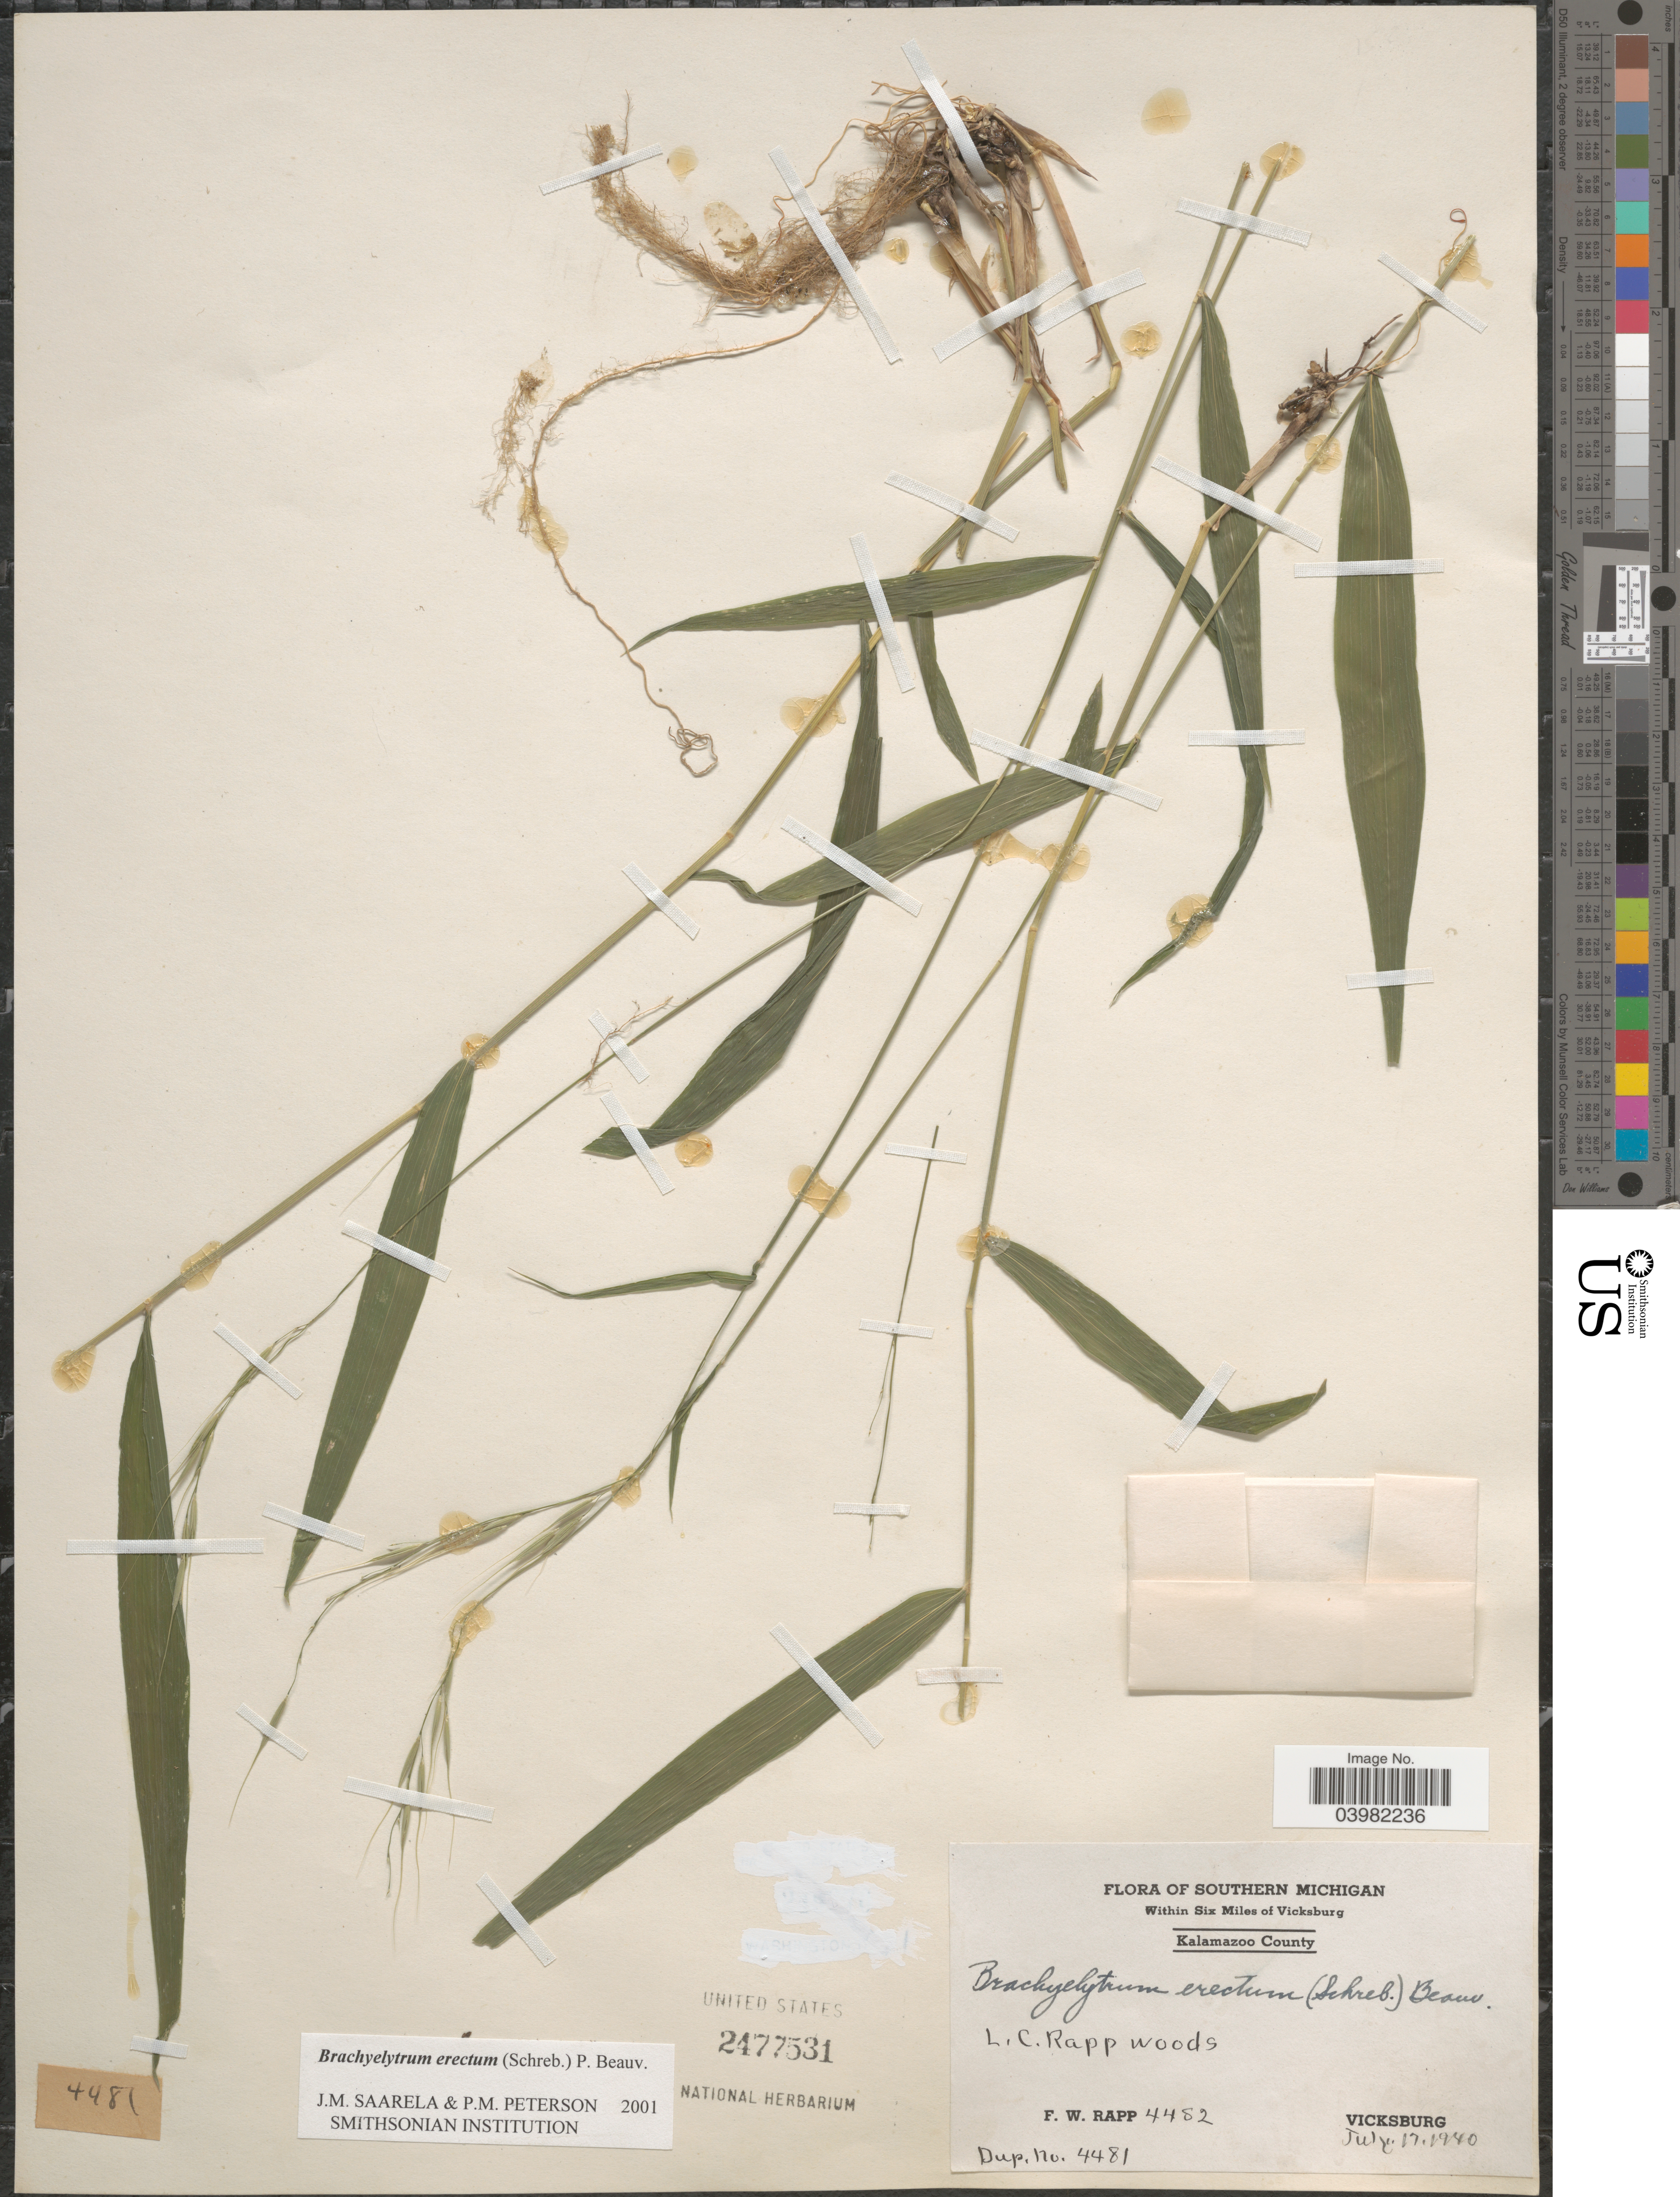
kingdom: Plantae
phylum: Tracheophyta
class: Liliopsida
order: Poales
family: Poaceae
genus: Brachyelytrum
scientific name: Brachyelytrum erectum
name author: (Schreb.) P. Beauv.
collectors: F. Rapp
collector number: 4482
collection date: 1940-07-17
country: United States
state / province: Michigan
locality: Southern Michigan. Within Six Miles of Vicksburg. Kalamazoo County. L. C. Rapp woods [unsure placement]. Vicksburg.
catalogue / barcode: US 2477531